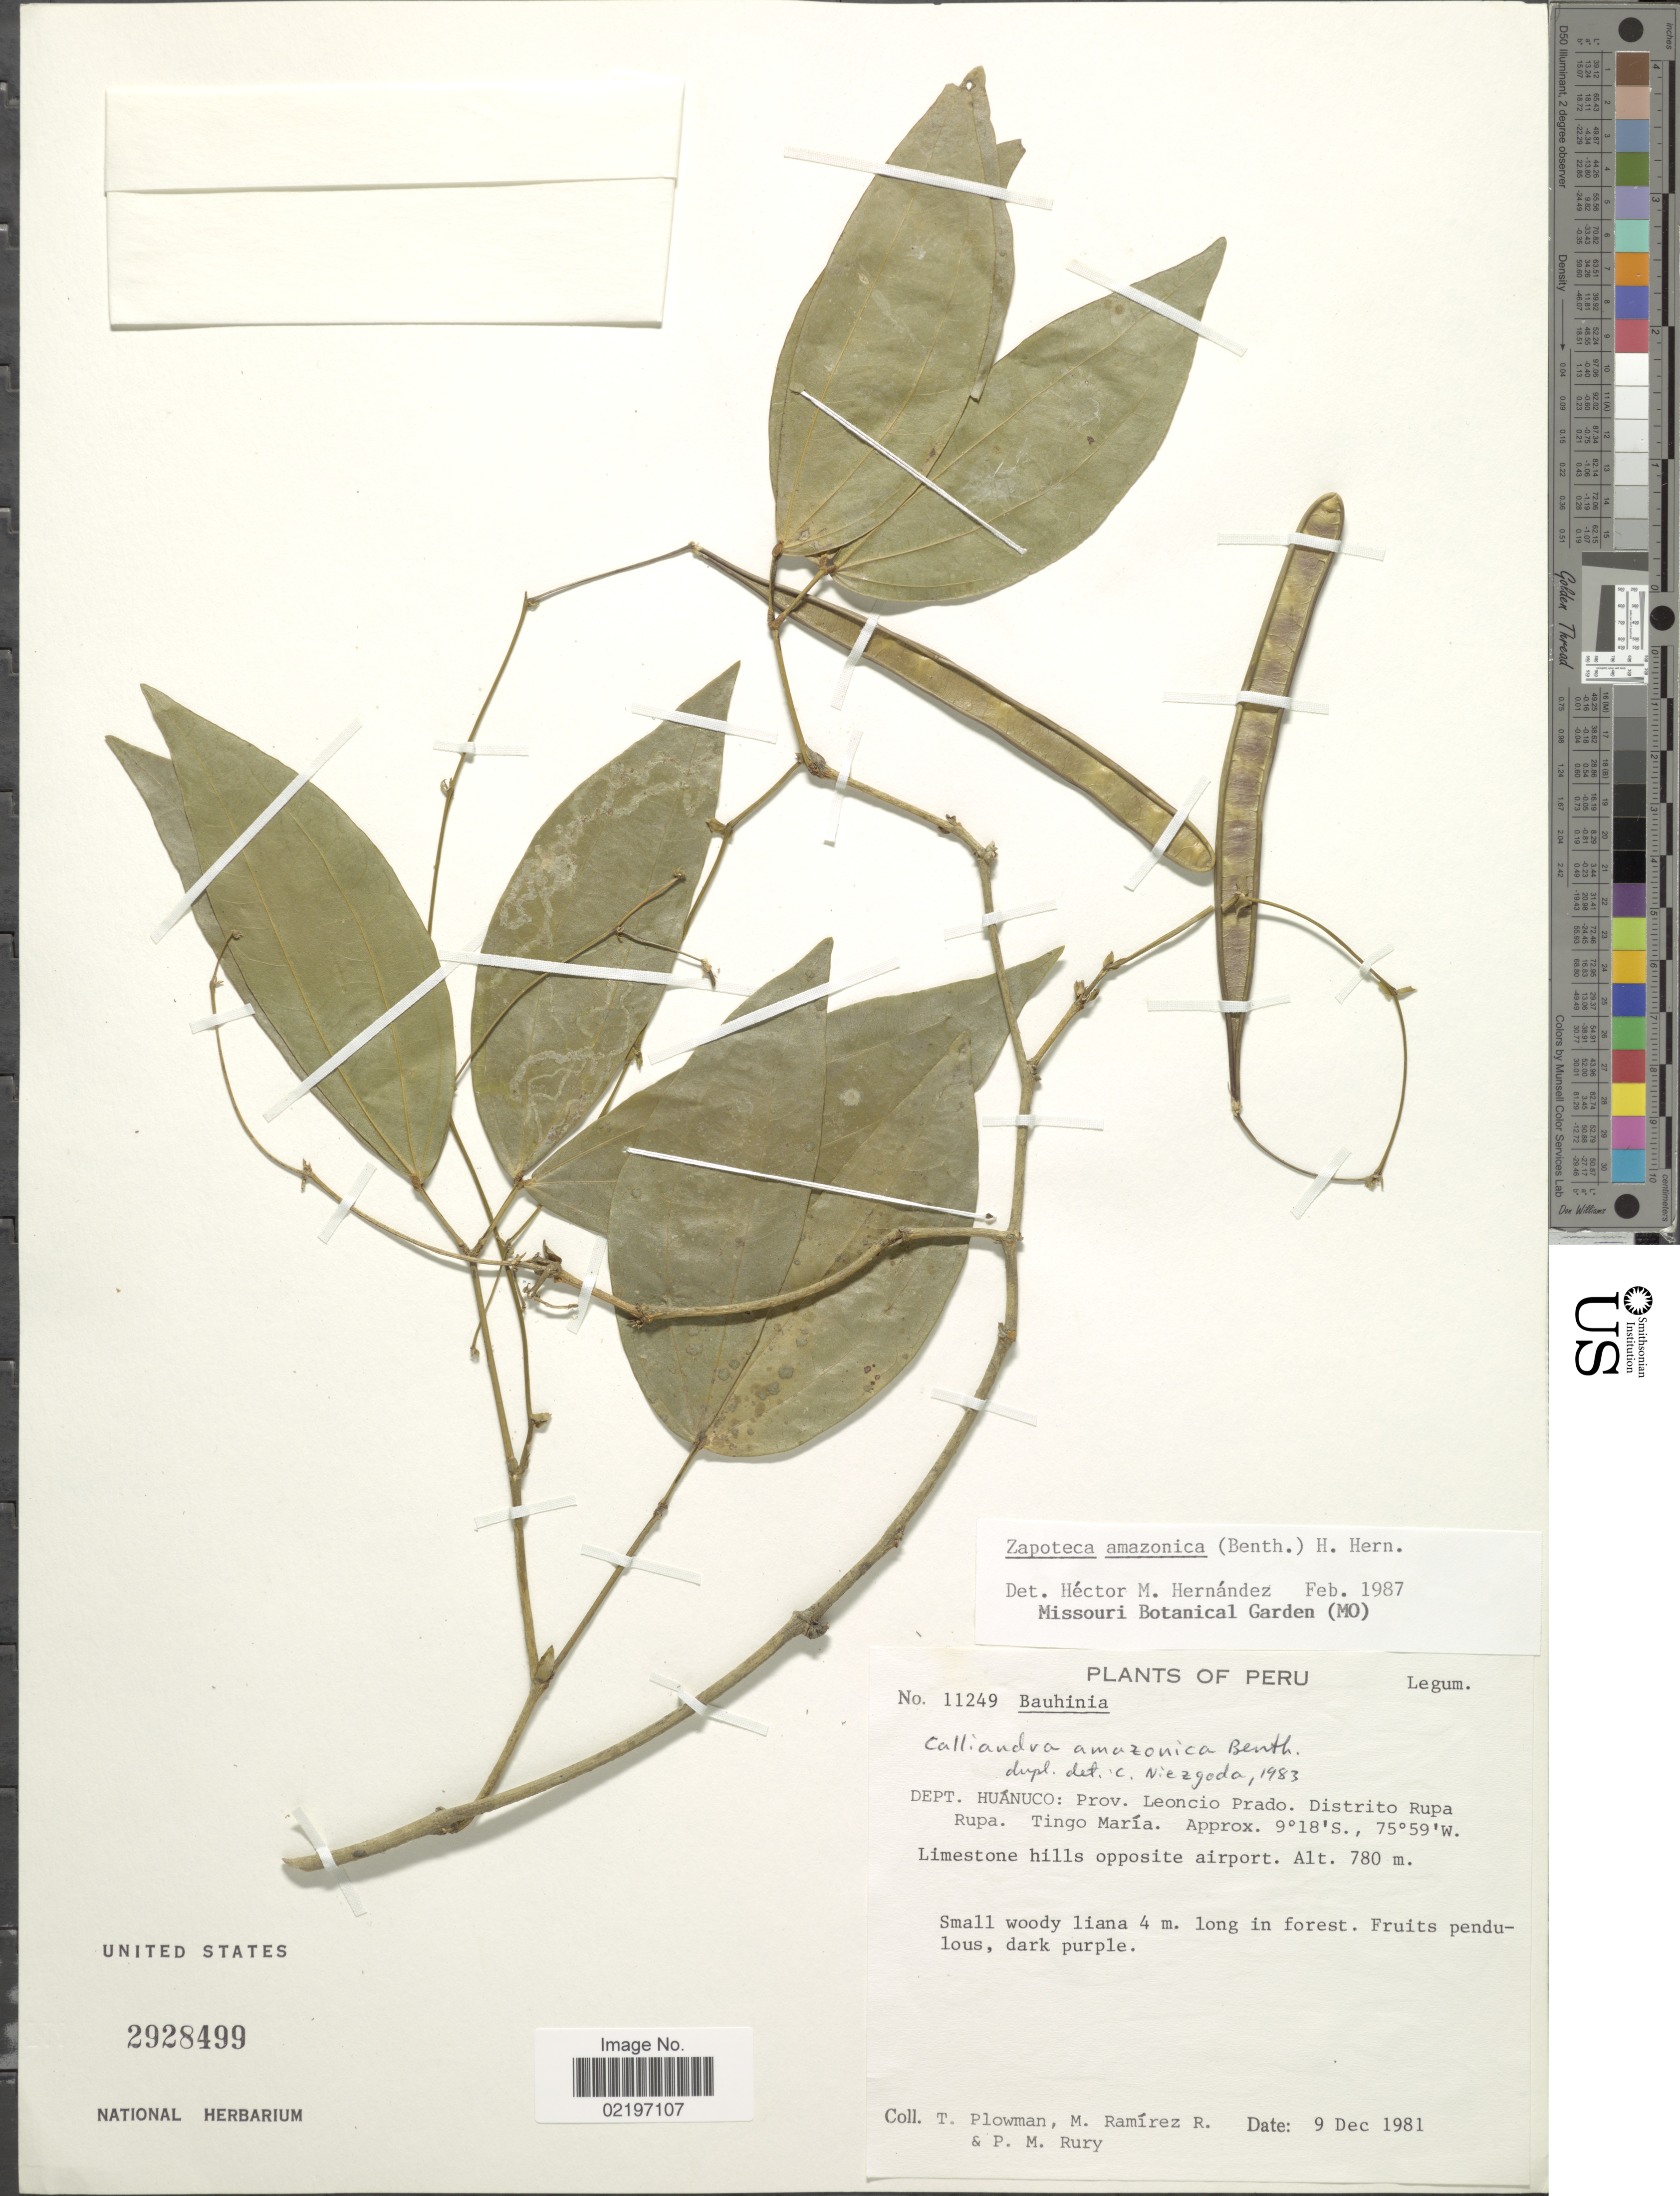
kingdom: Plantae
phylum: Tracheophyta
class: Magnoliopsida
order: Fabales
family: Fabaceae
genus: Zapoteca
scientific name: Zapoteca amazonica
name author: (Benth.) H.M. Hern.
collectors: T. Plowman, M. Ramirez R. & P. M. Rury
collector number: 11249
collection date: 1981-12-09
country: Peru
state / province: Huánuco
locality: Prov. Leoncio Prado. Distrito Rupa Rupa. Tingo Maria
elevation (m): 780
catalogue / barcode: US 2928499